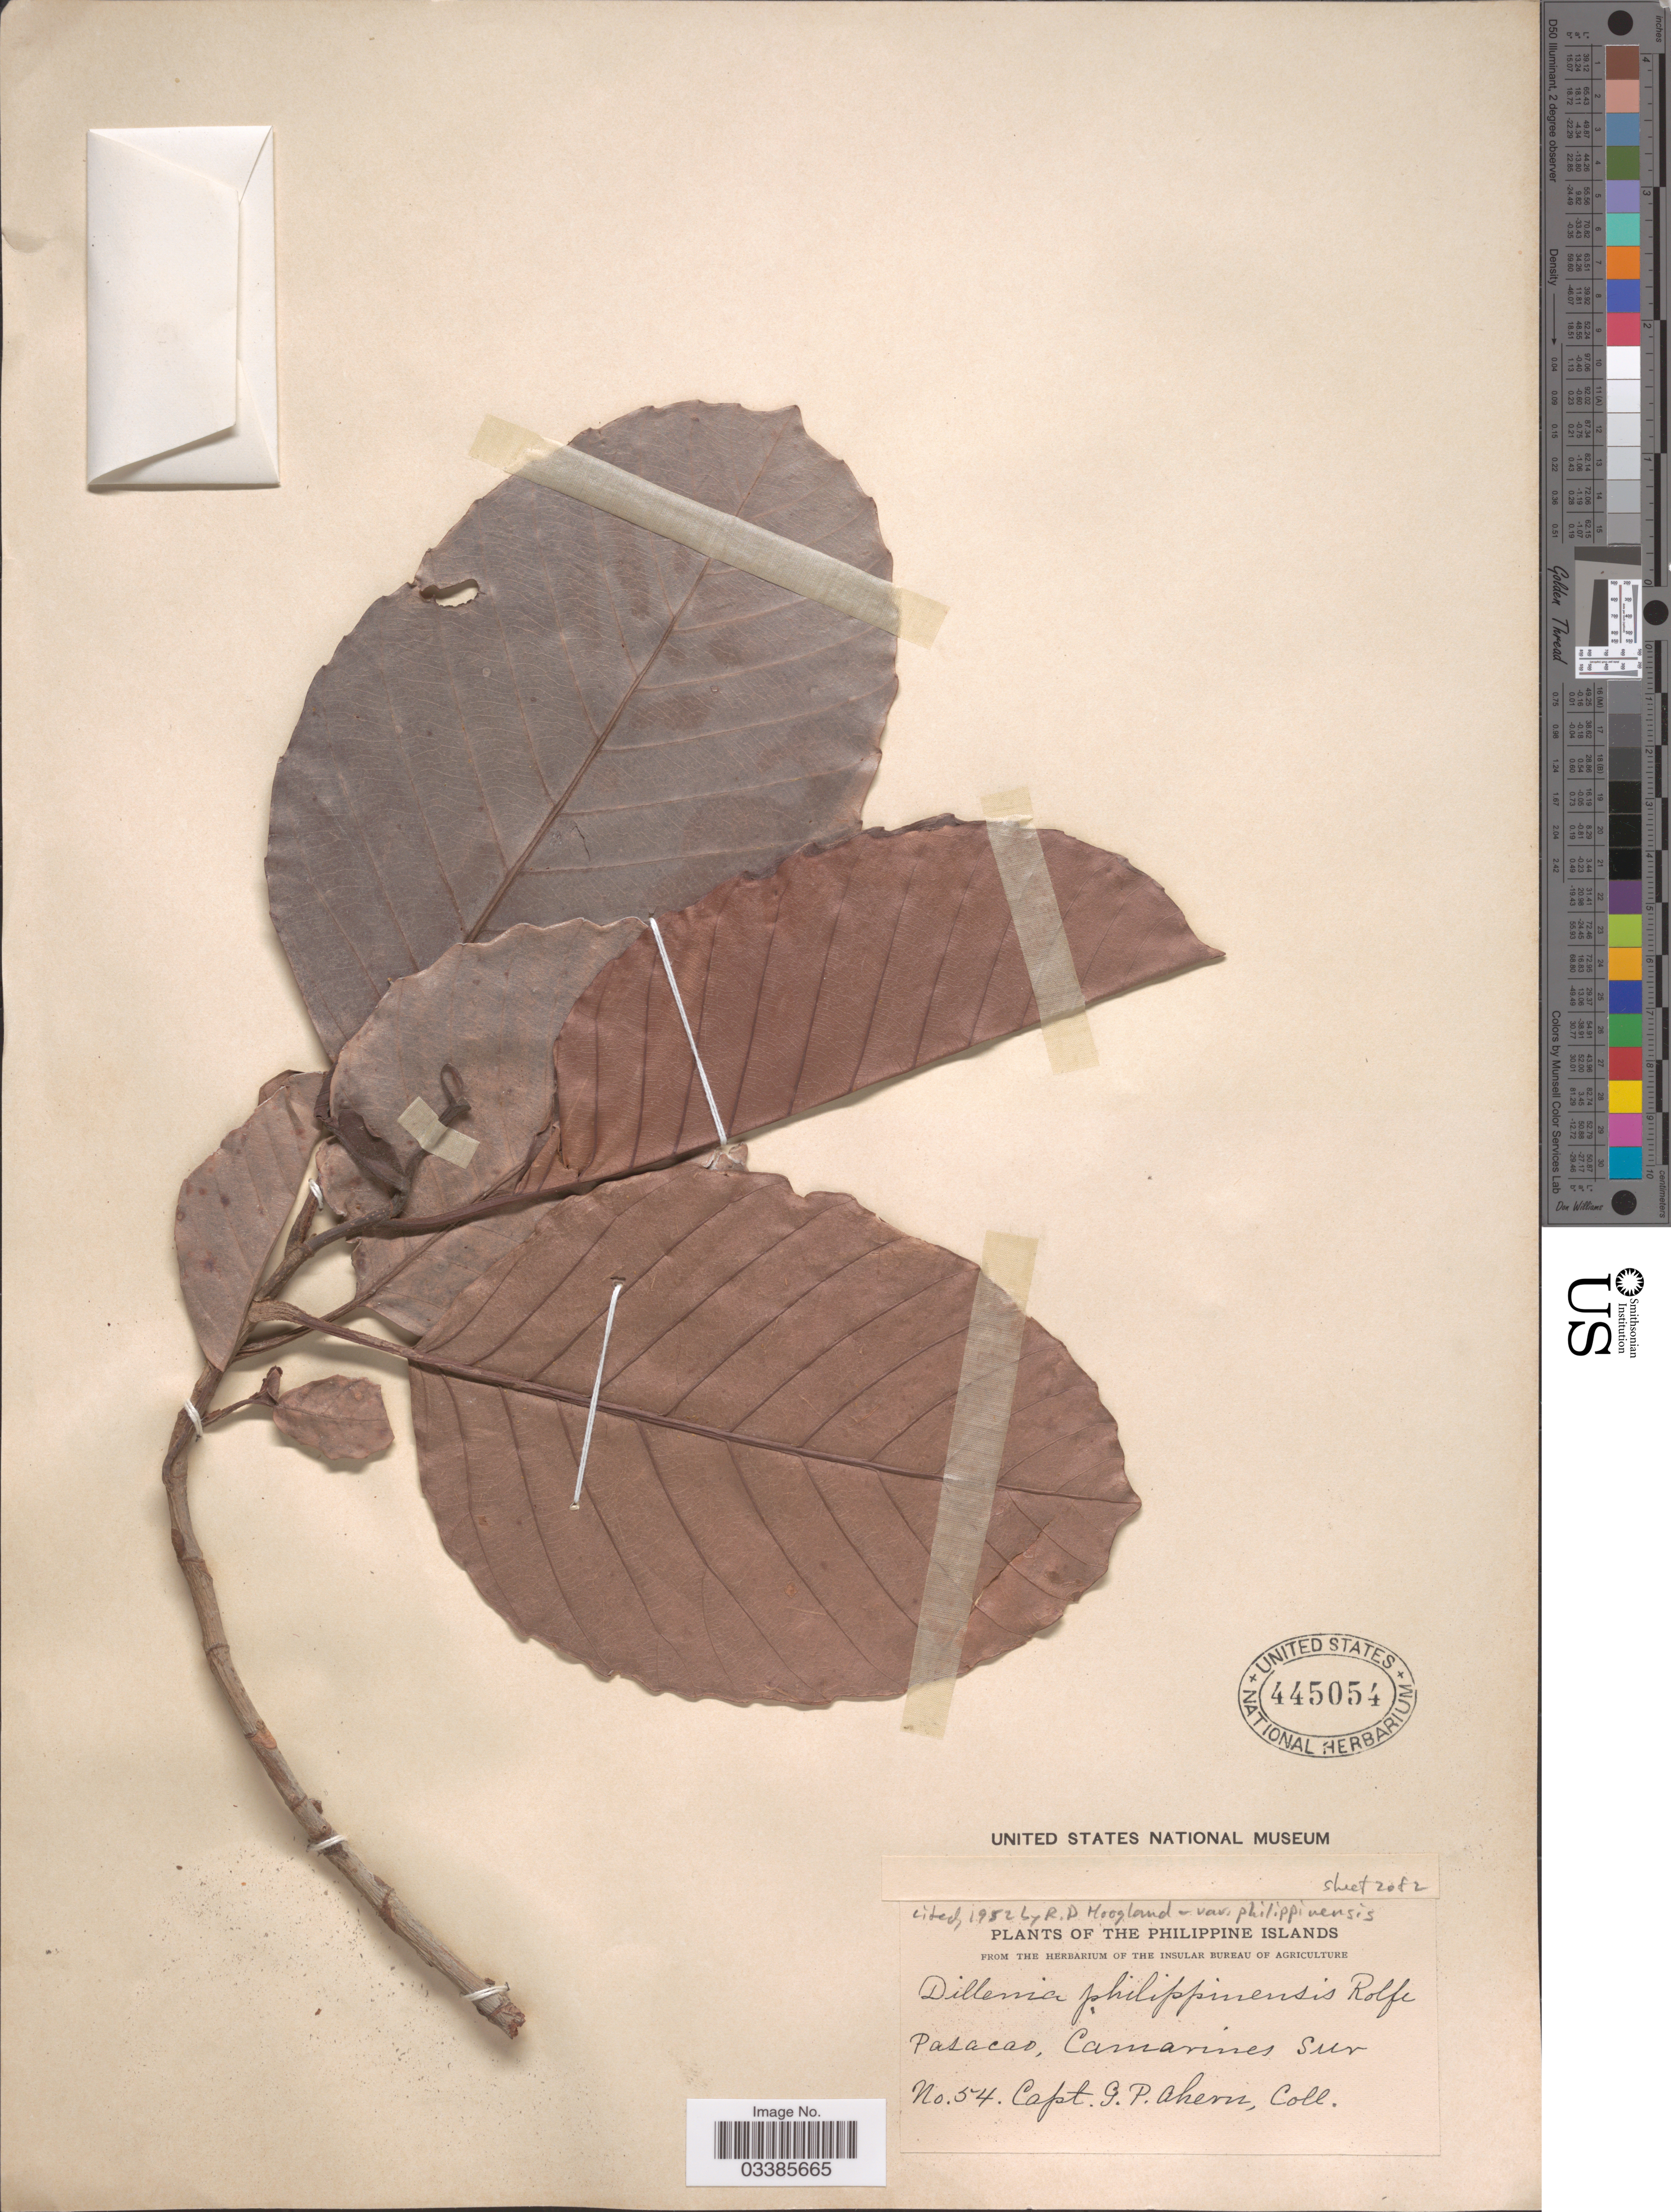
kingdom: Plantae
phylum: Tracheophyta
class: Magnoliopsida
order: Dilleniales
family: Dilleniaceae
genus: Dillenia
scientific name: Dillenia philippinensis var. philippinensis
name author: Rolfe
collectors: G. Ahern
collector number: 54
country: Philippines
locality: Pasacao, Camarines Sur.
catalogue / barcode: US 445054